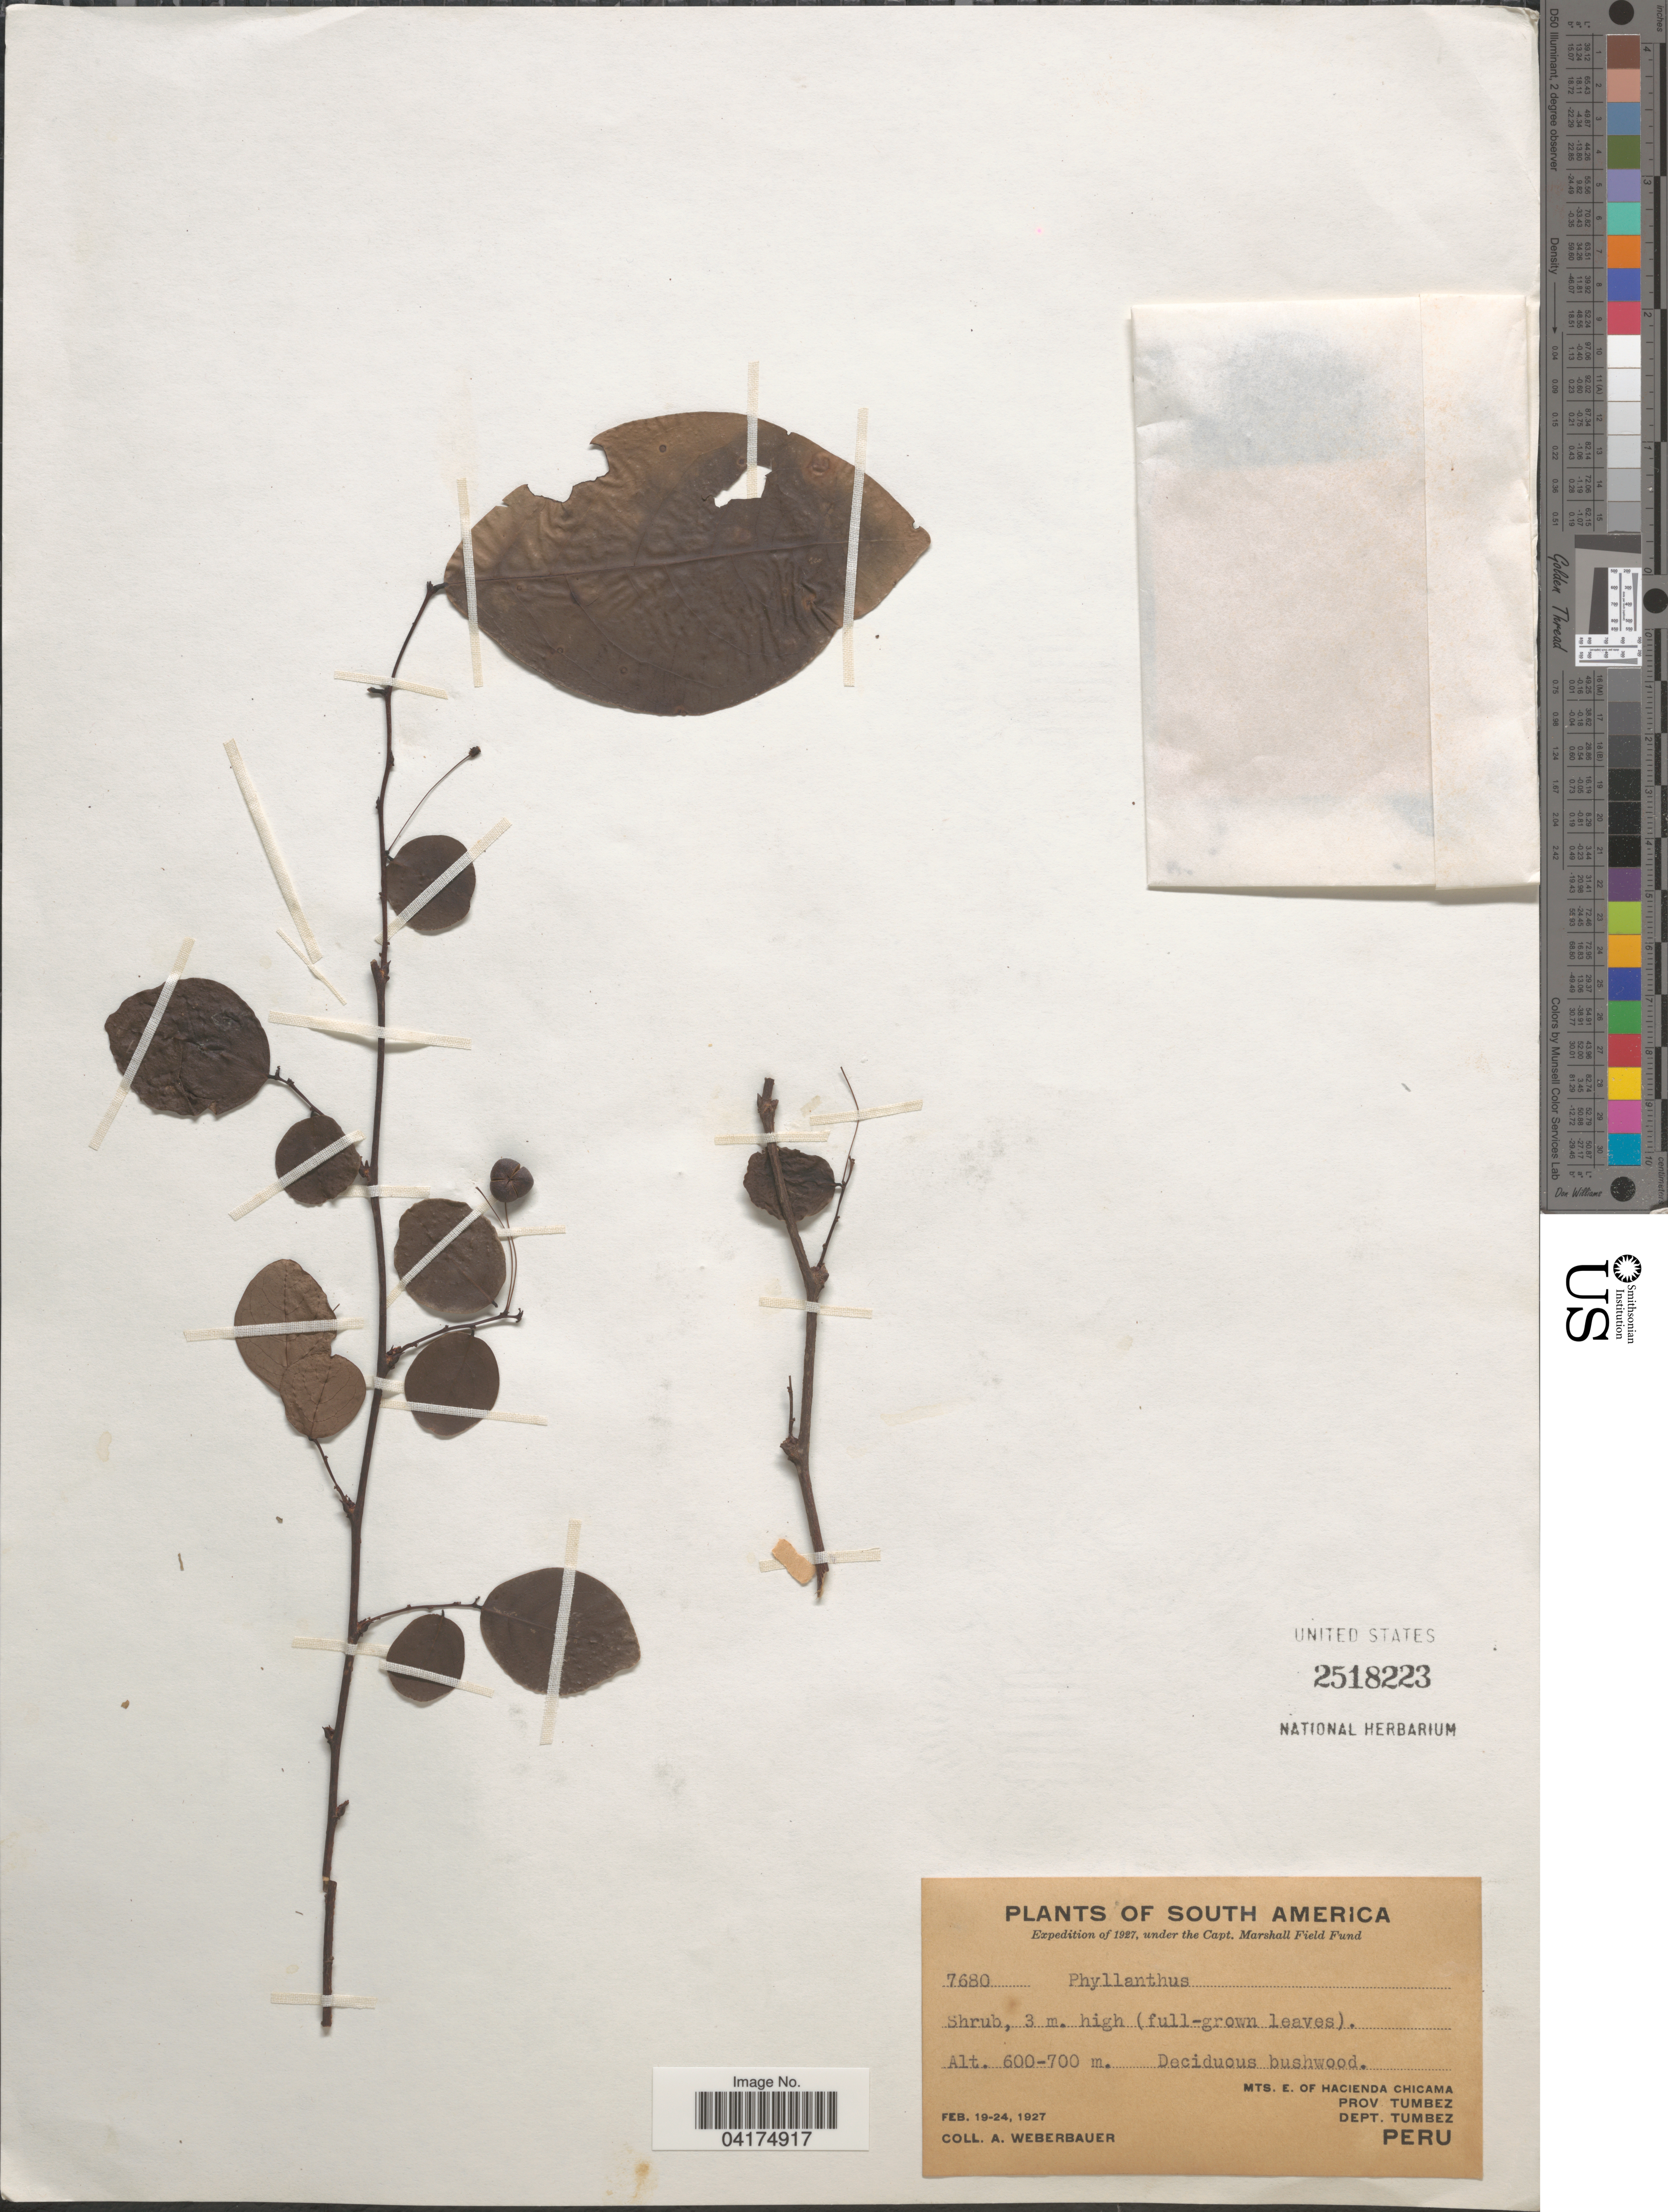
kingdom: Plantae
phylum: Tracheophyta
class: Magnoliopsida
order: Malpighiales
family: Phyllanthaceae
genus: Phyllanthus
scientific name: Phyllanthus sp.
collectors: A. Weberbauer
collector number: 7680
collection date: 1927-02-19/1927-02-24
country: Peru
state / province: Tumbes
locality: Expedition of 1927. Mts. e. of Hacienda Chicama. Prov. Tumbez. Dept. Tumbez.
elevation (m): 600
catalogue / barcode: US 2518223